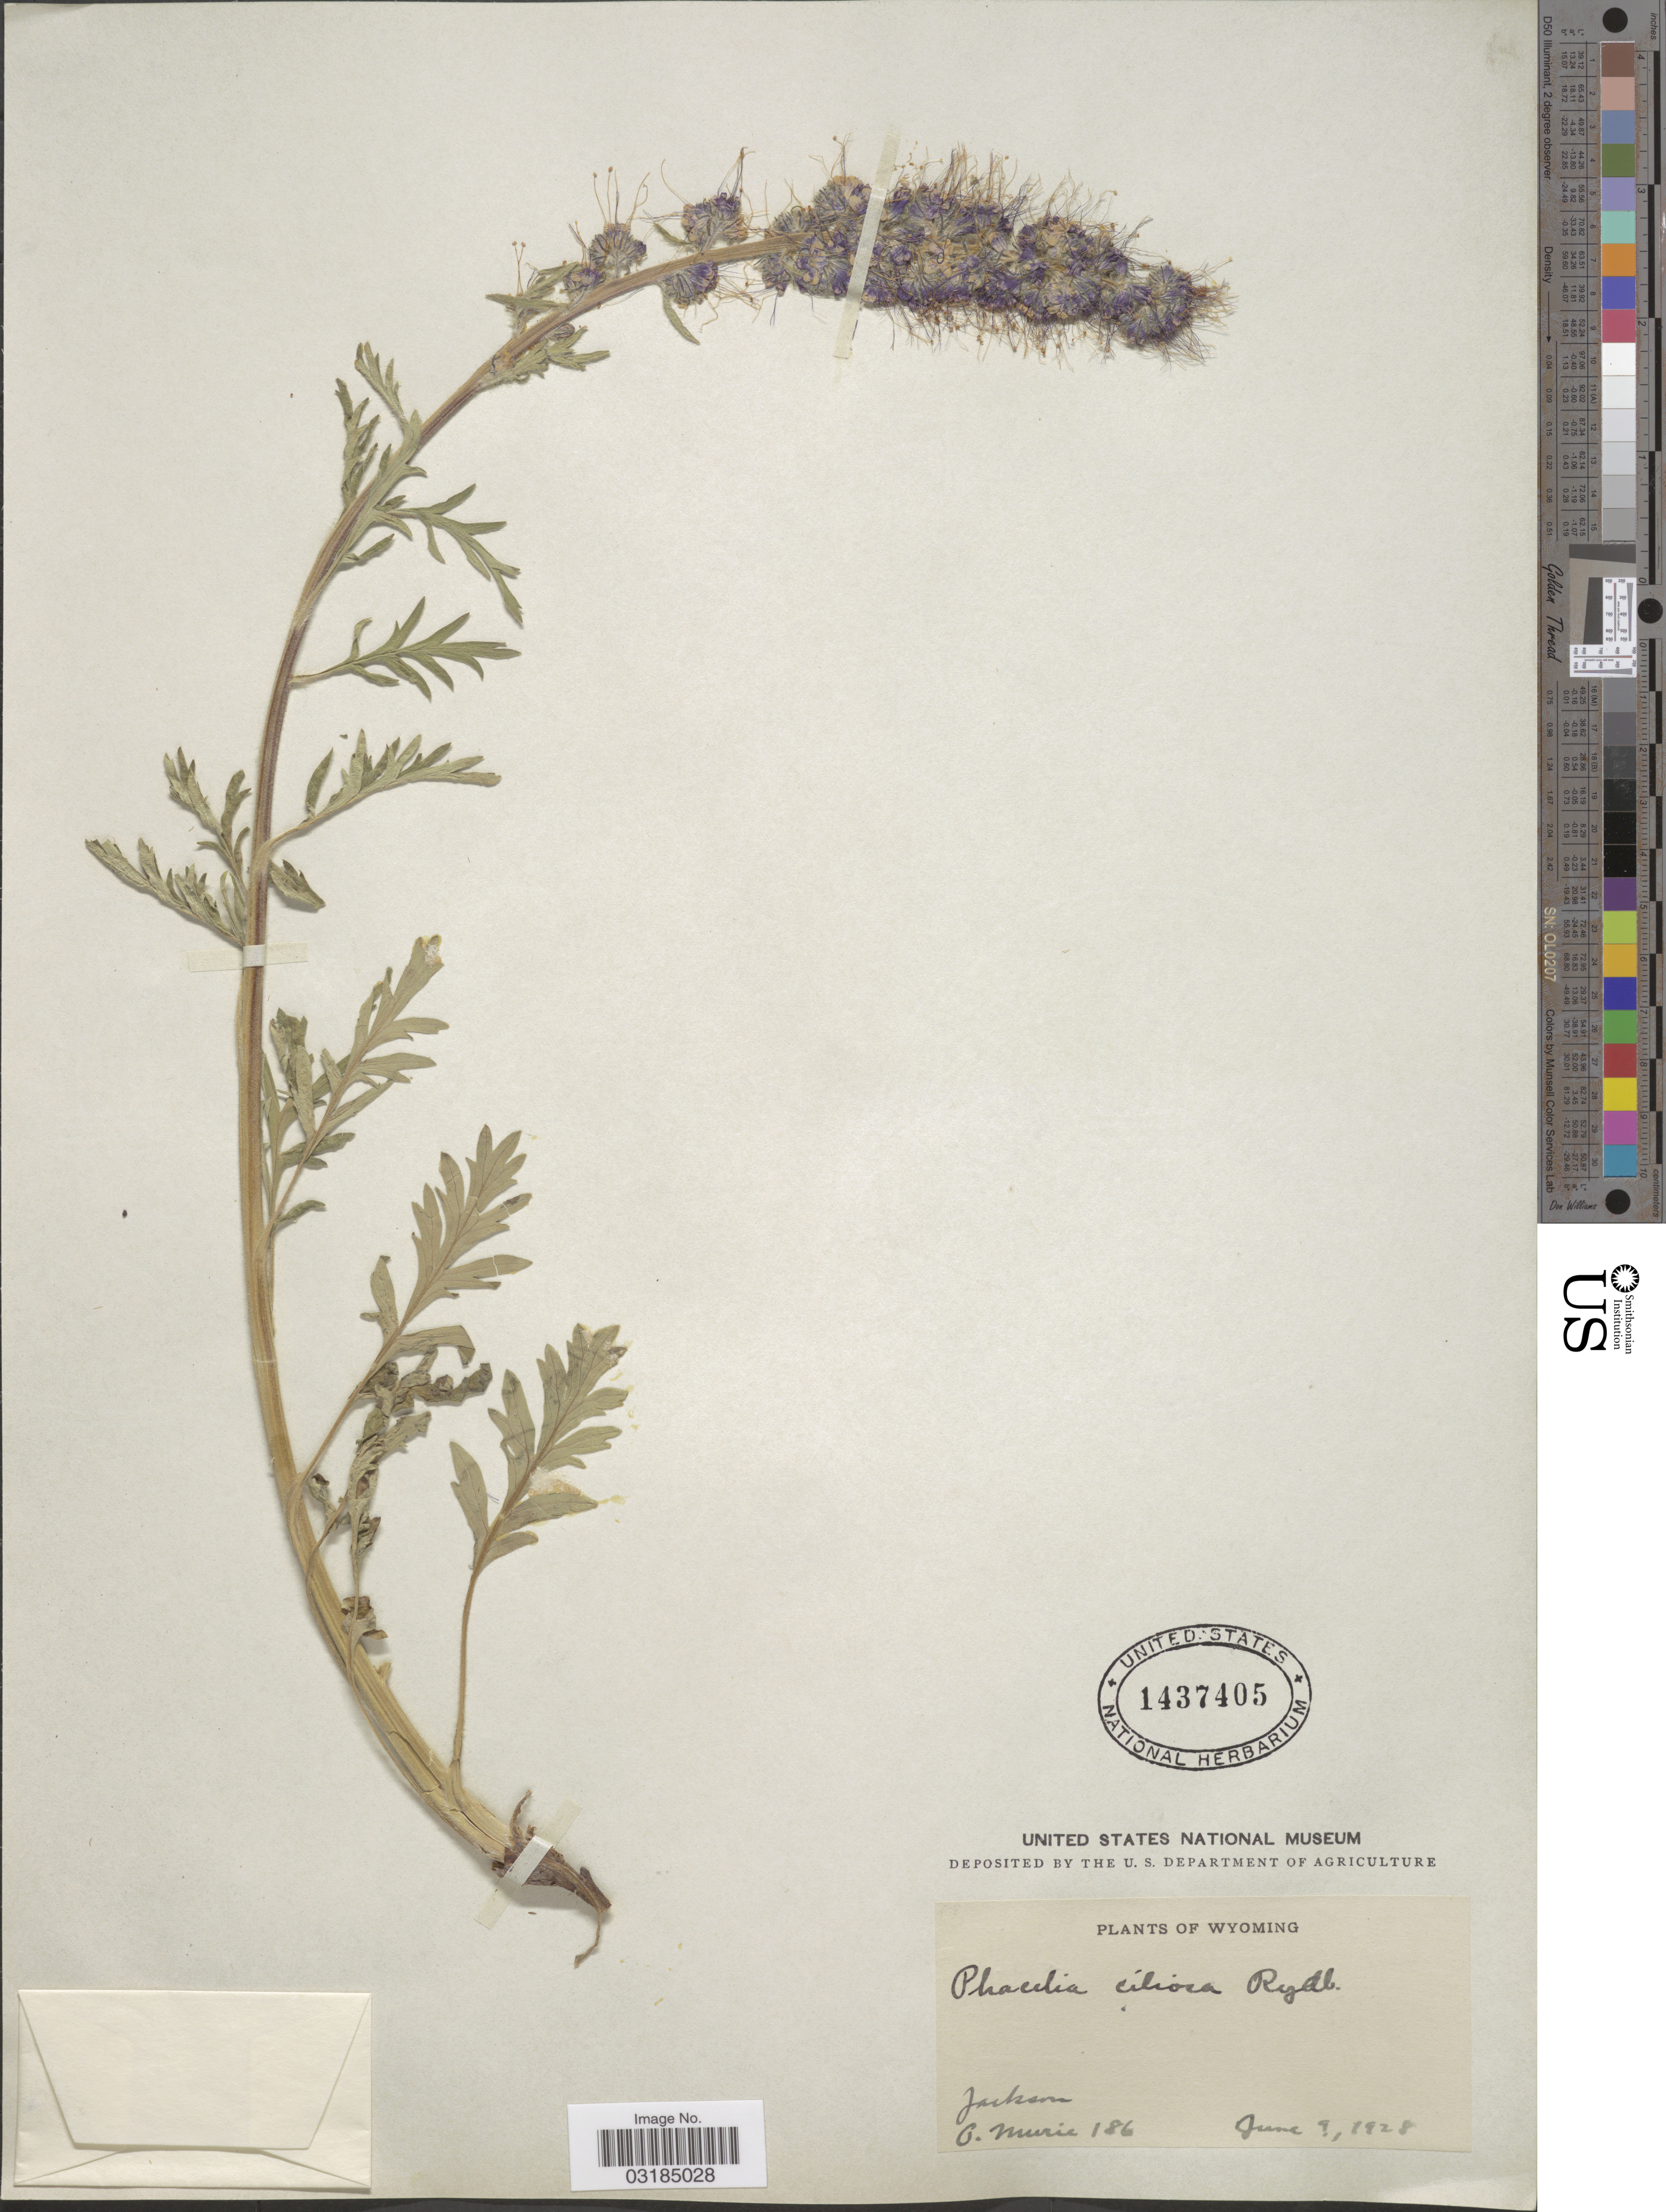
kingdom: Plantae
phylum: Tracheophyta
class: Magnoliopsida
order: Boraginales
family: Hydrophyllaceae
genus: Phacelia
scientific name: Phacelia ciliosa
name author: Rydb.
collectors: O. Murie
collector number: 186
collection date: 1928-06-09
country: United States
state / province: Wyoming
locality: Jackson.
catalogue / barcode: US 1437405